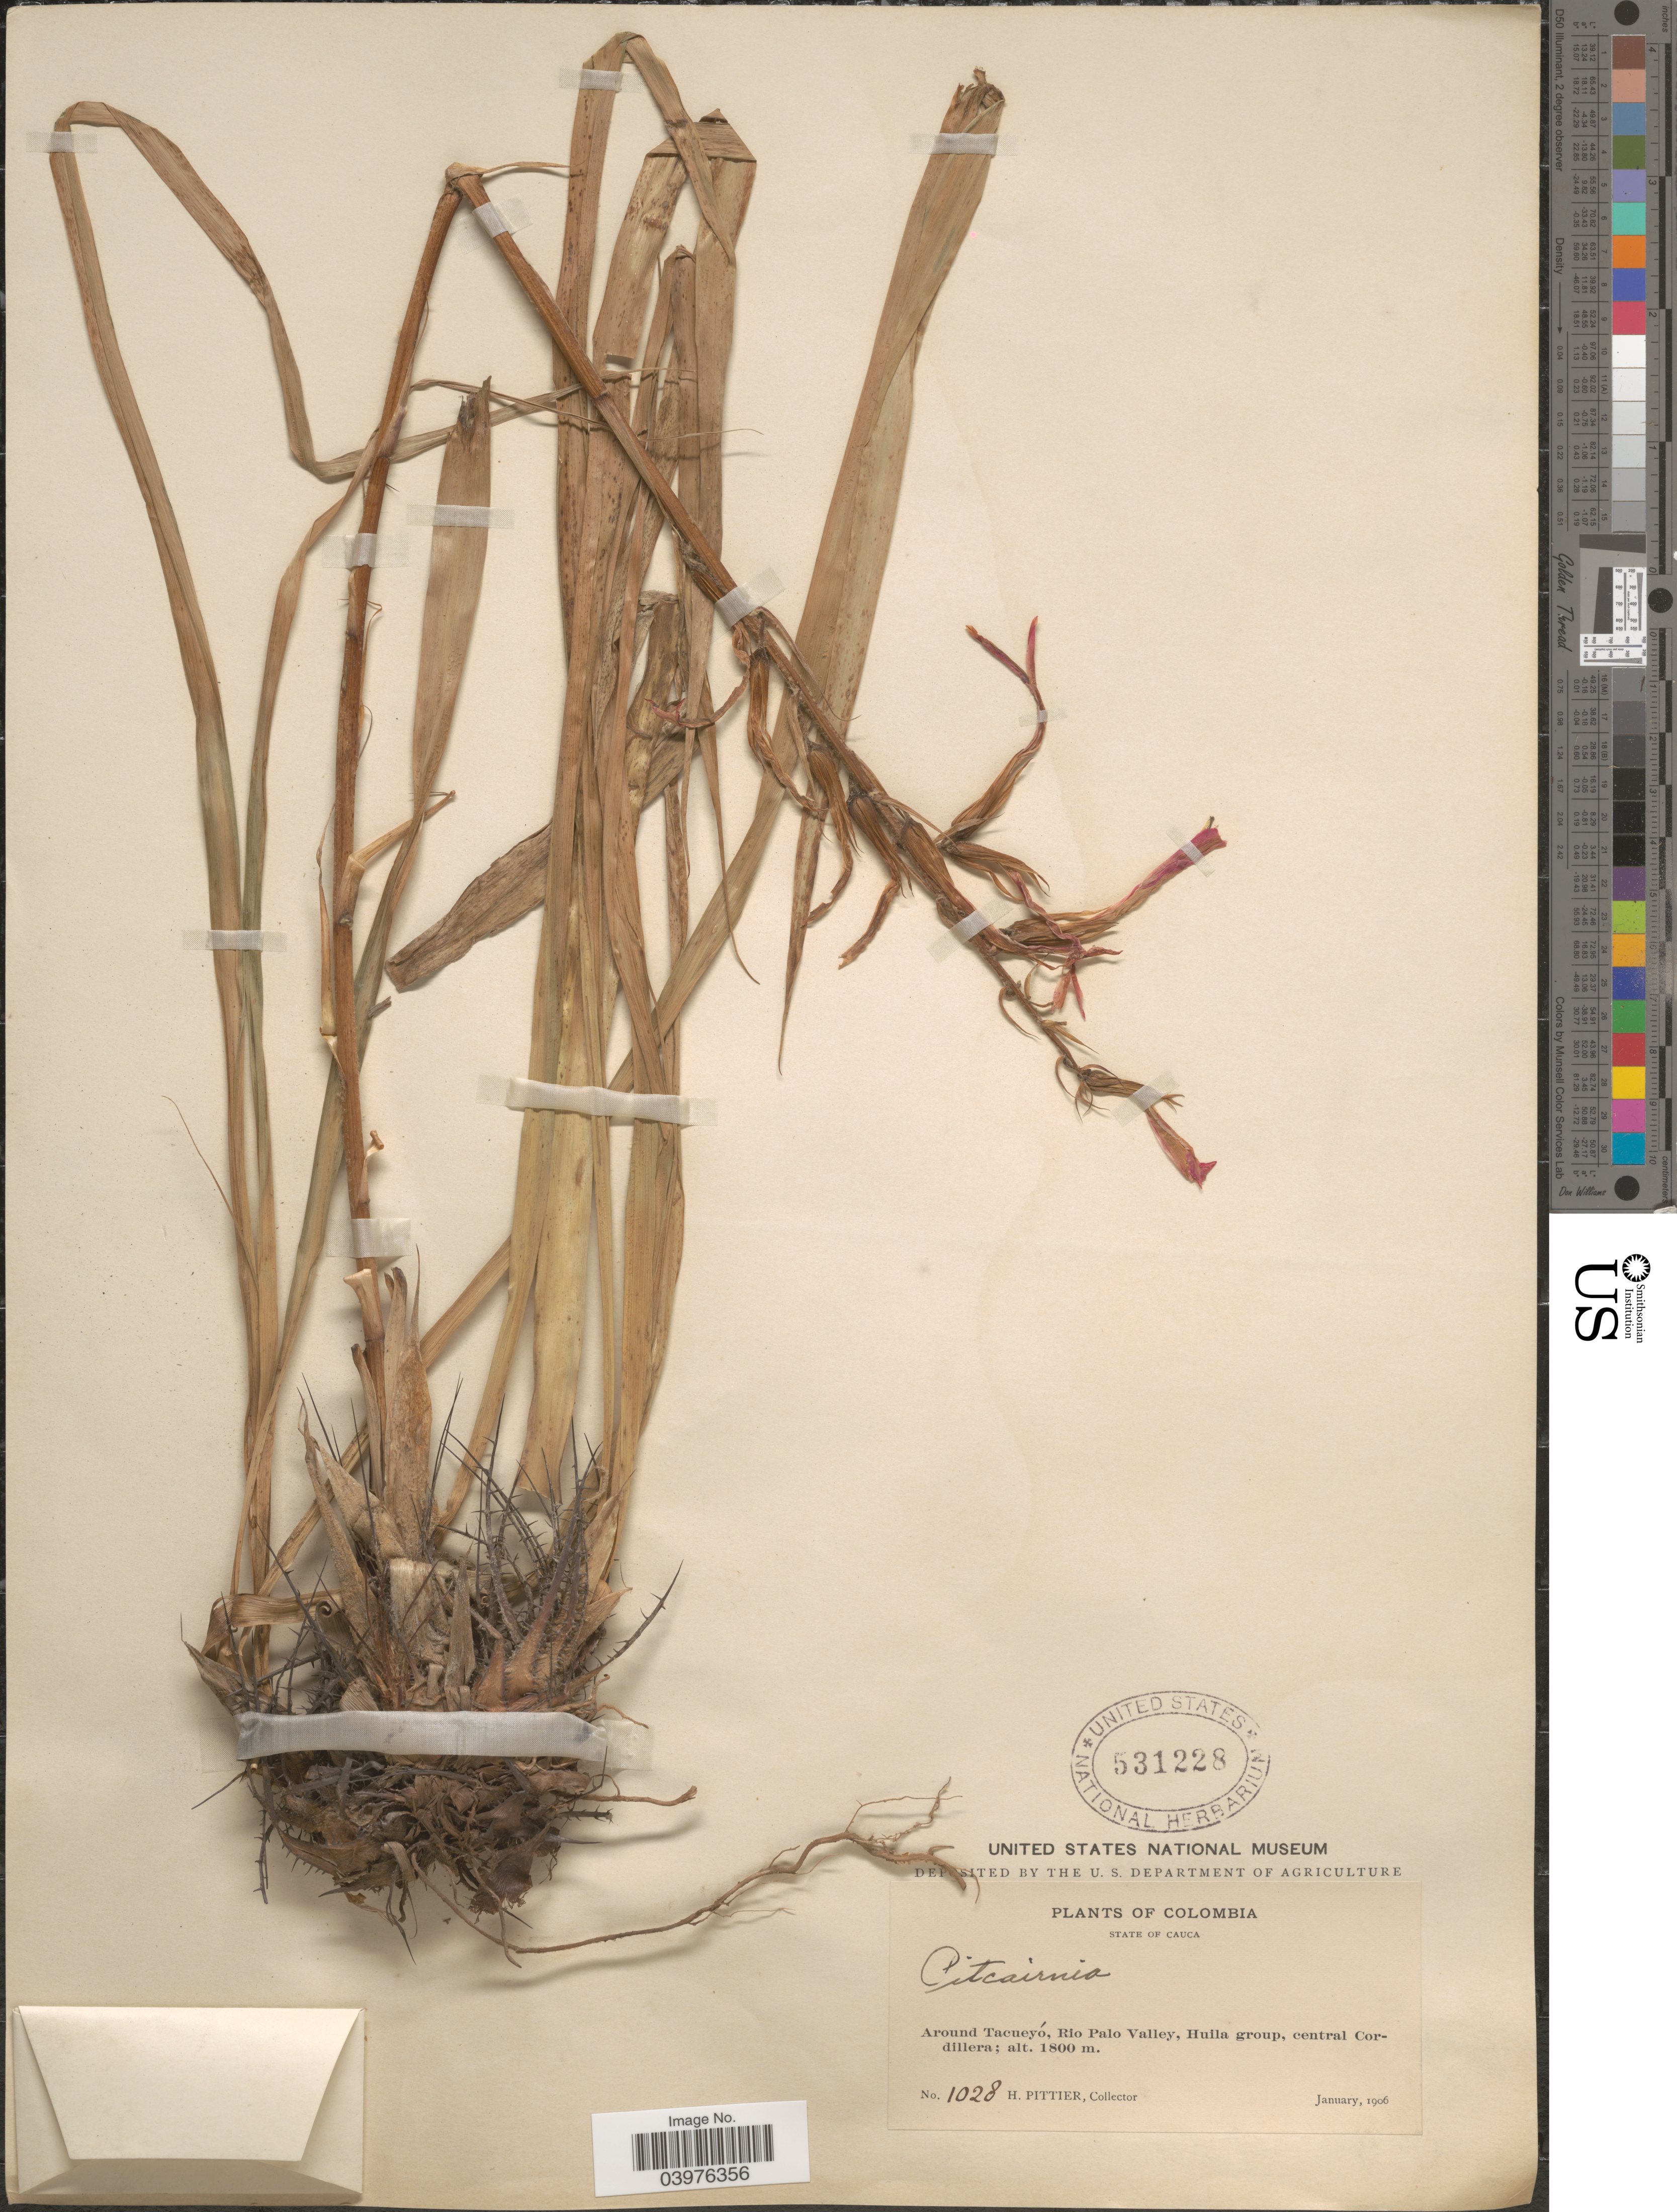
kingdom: Plantae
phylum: Tracheophyta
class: Liliopsida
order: Poales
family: Bromeliaceae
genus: Pitcairnia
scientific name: Pitcairnia pungens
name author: Kunth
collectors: H. F. Pittier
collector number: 1028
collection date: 1906-01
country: Colombia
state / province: Cauca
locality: Around Tacueyó, Rio Palo Valley, Huila group, central Cordillera.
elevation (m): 1800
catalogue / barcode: US 531228